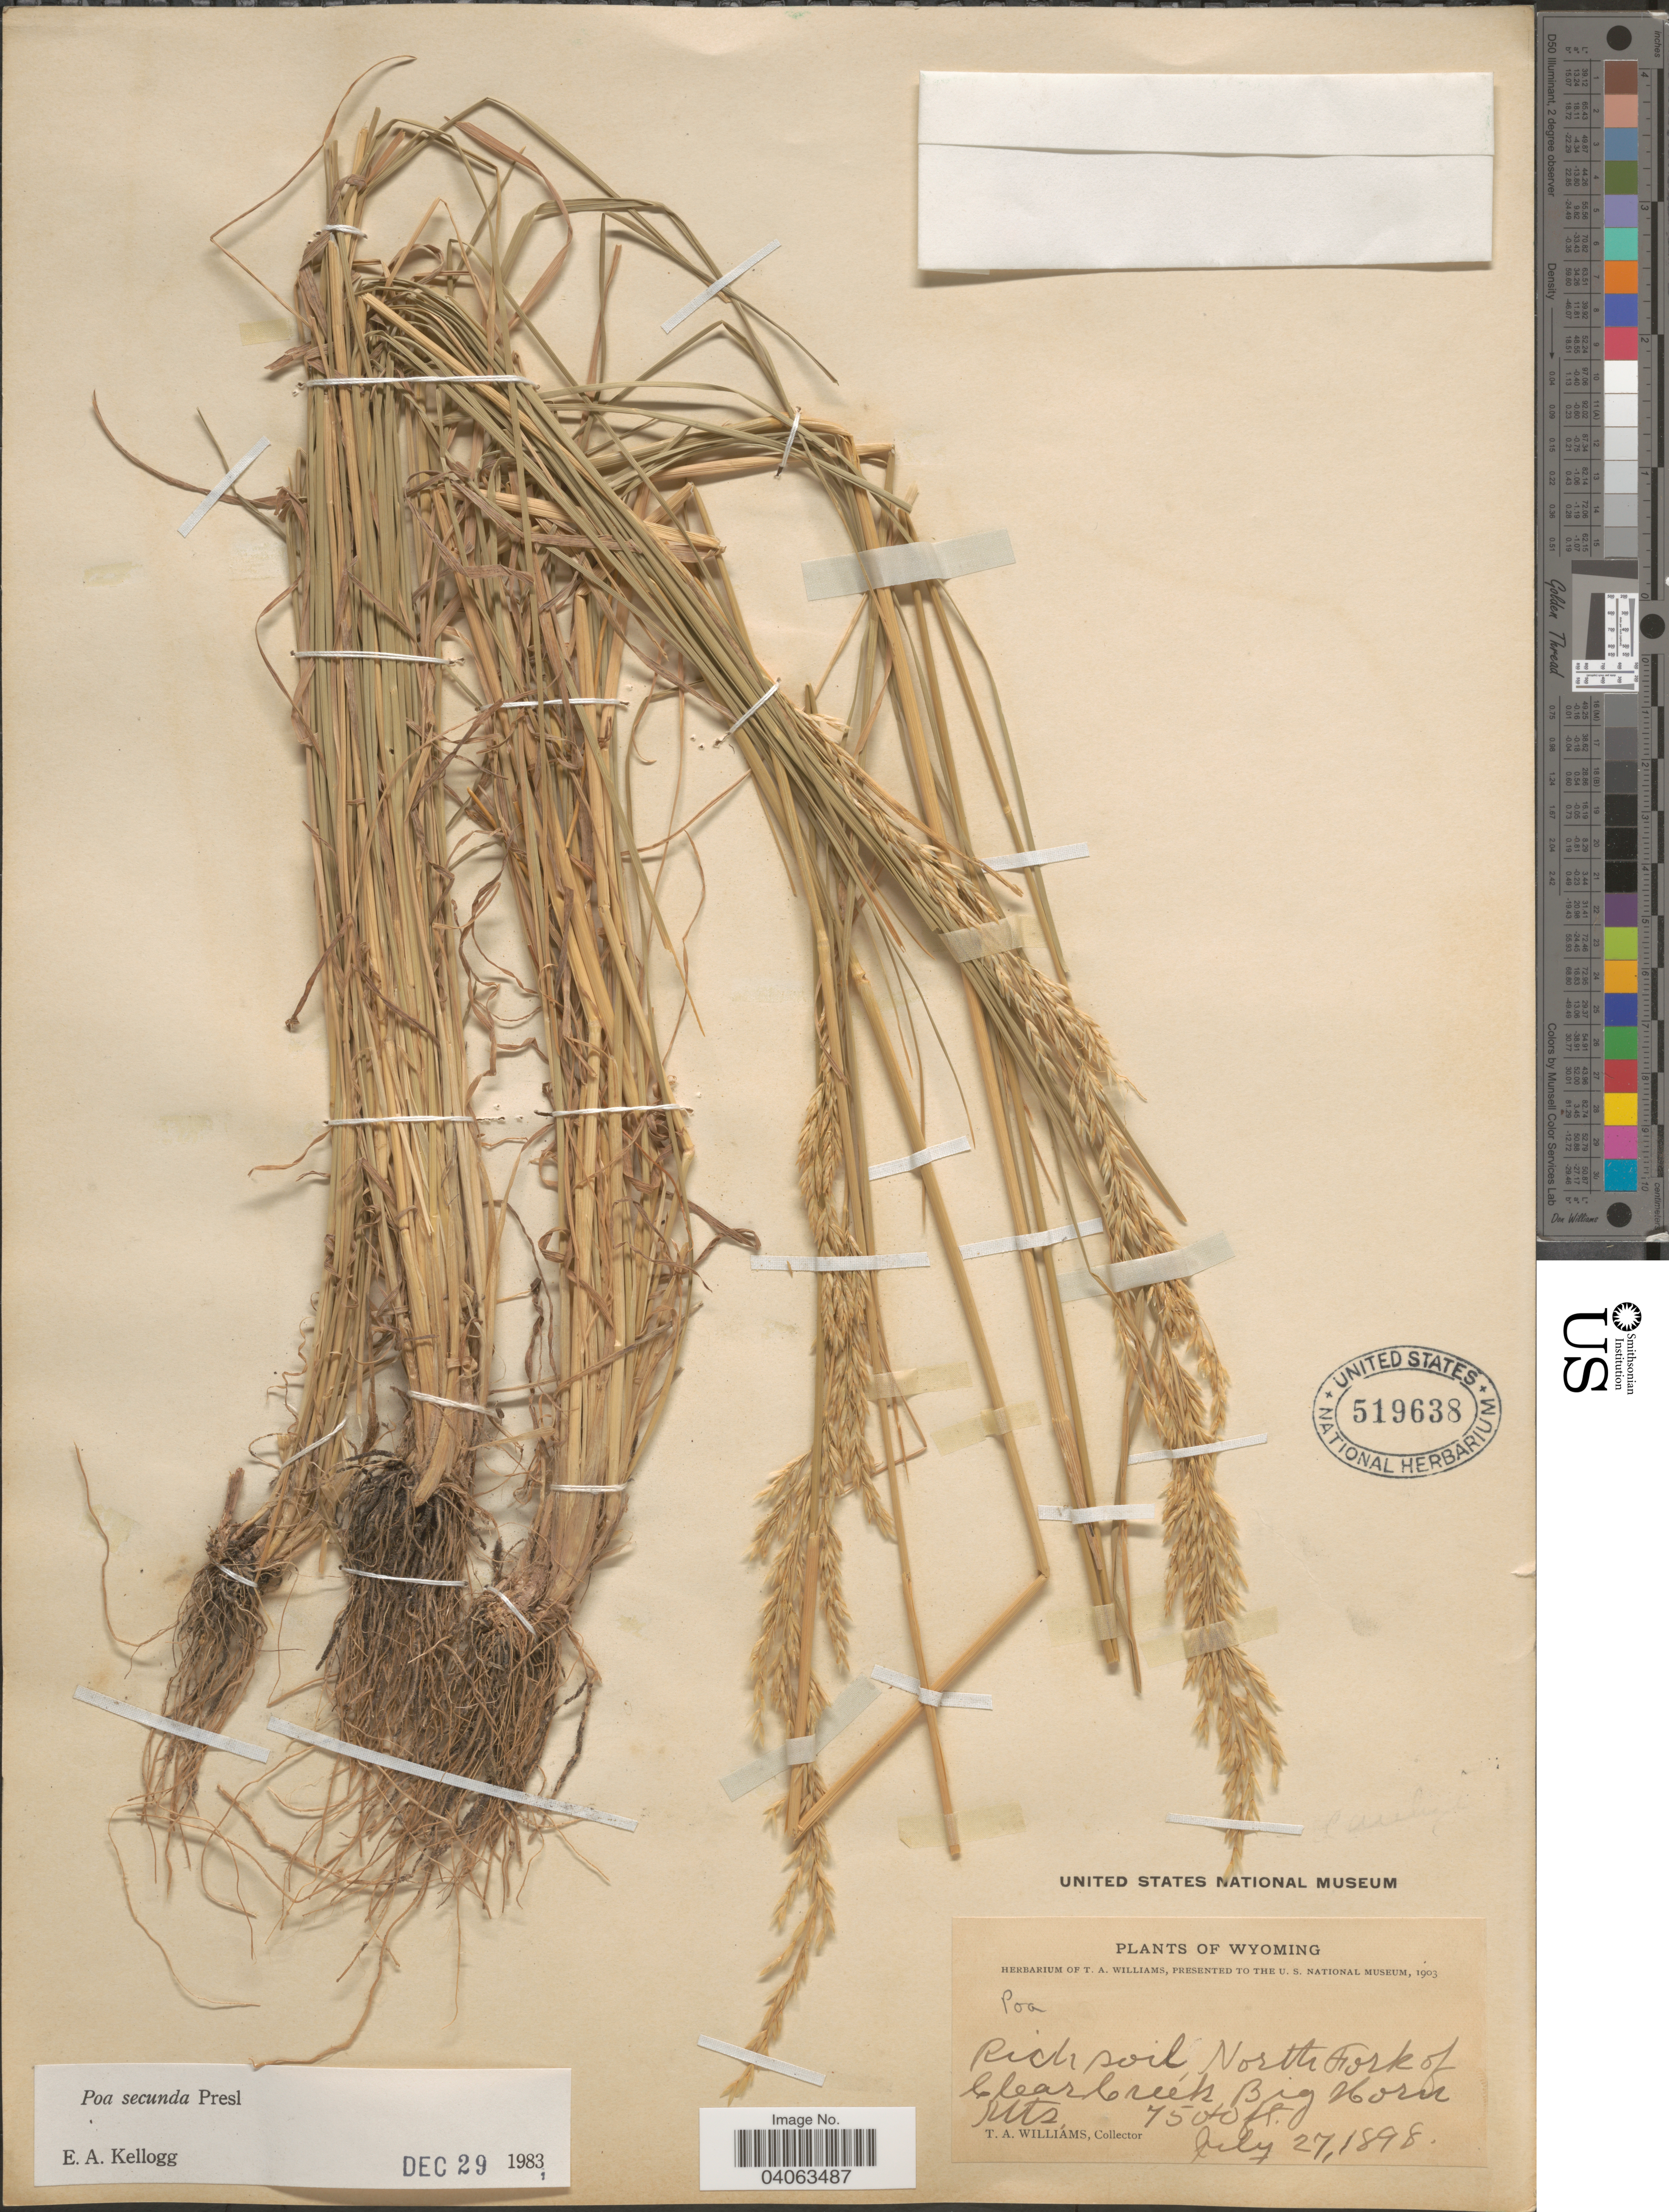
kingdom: Plantae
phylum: Tracheophyta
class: Liliopsida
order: Poales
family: Poaceae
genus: Poa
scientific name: Poa secunda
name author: J. Presl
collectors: T. Williams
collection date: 1898-07-27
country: United States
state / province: Wyoming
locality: North Fork of Clear Creek, Big Horn Mts.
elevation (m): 2286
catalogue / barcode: US 519638